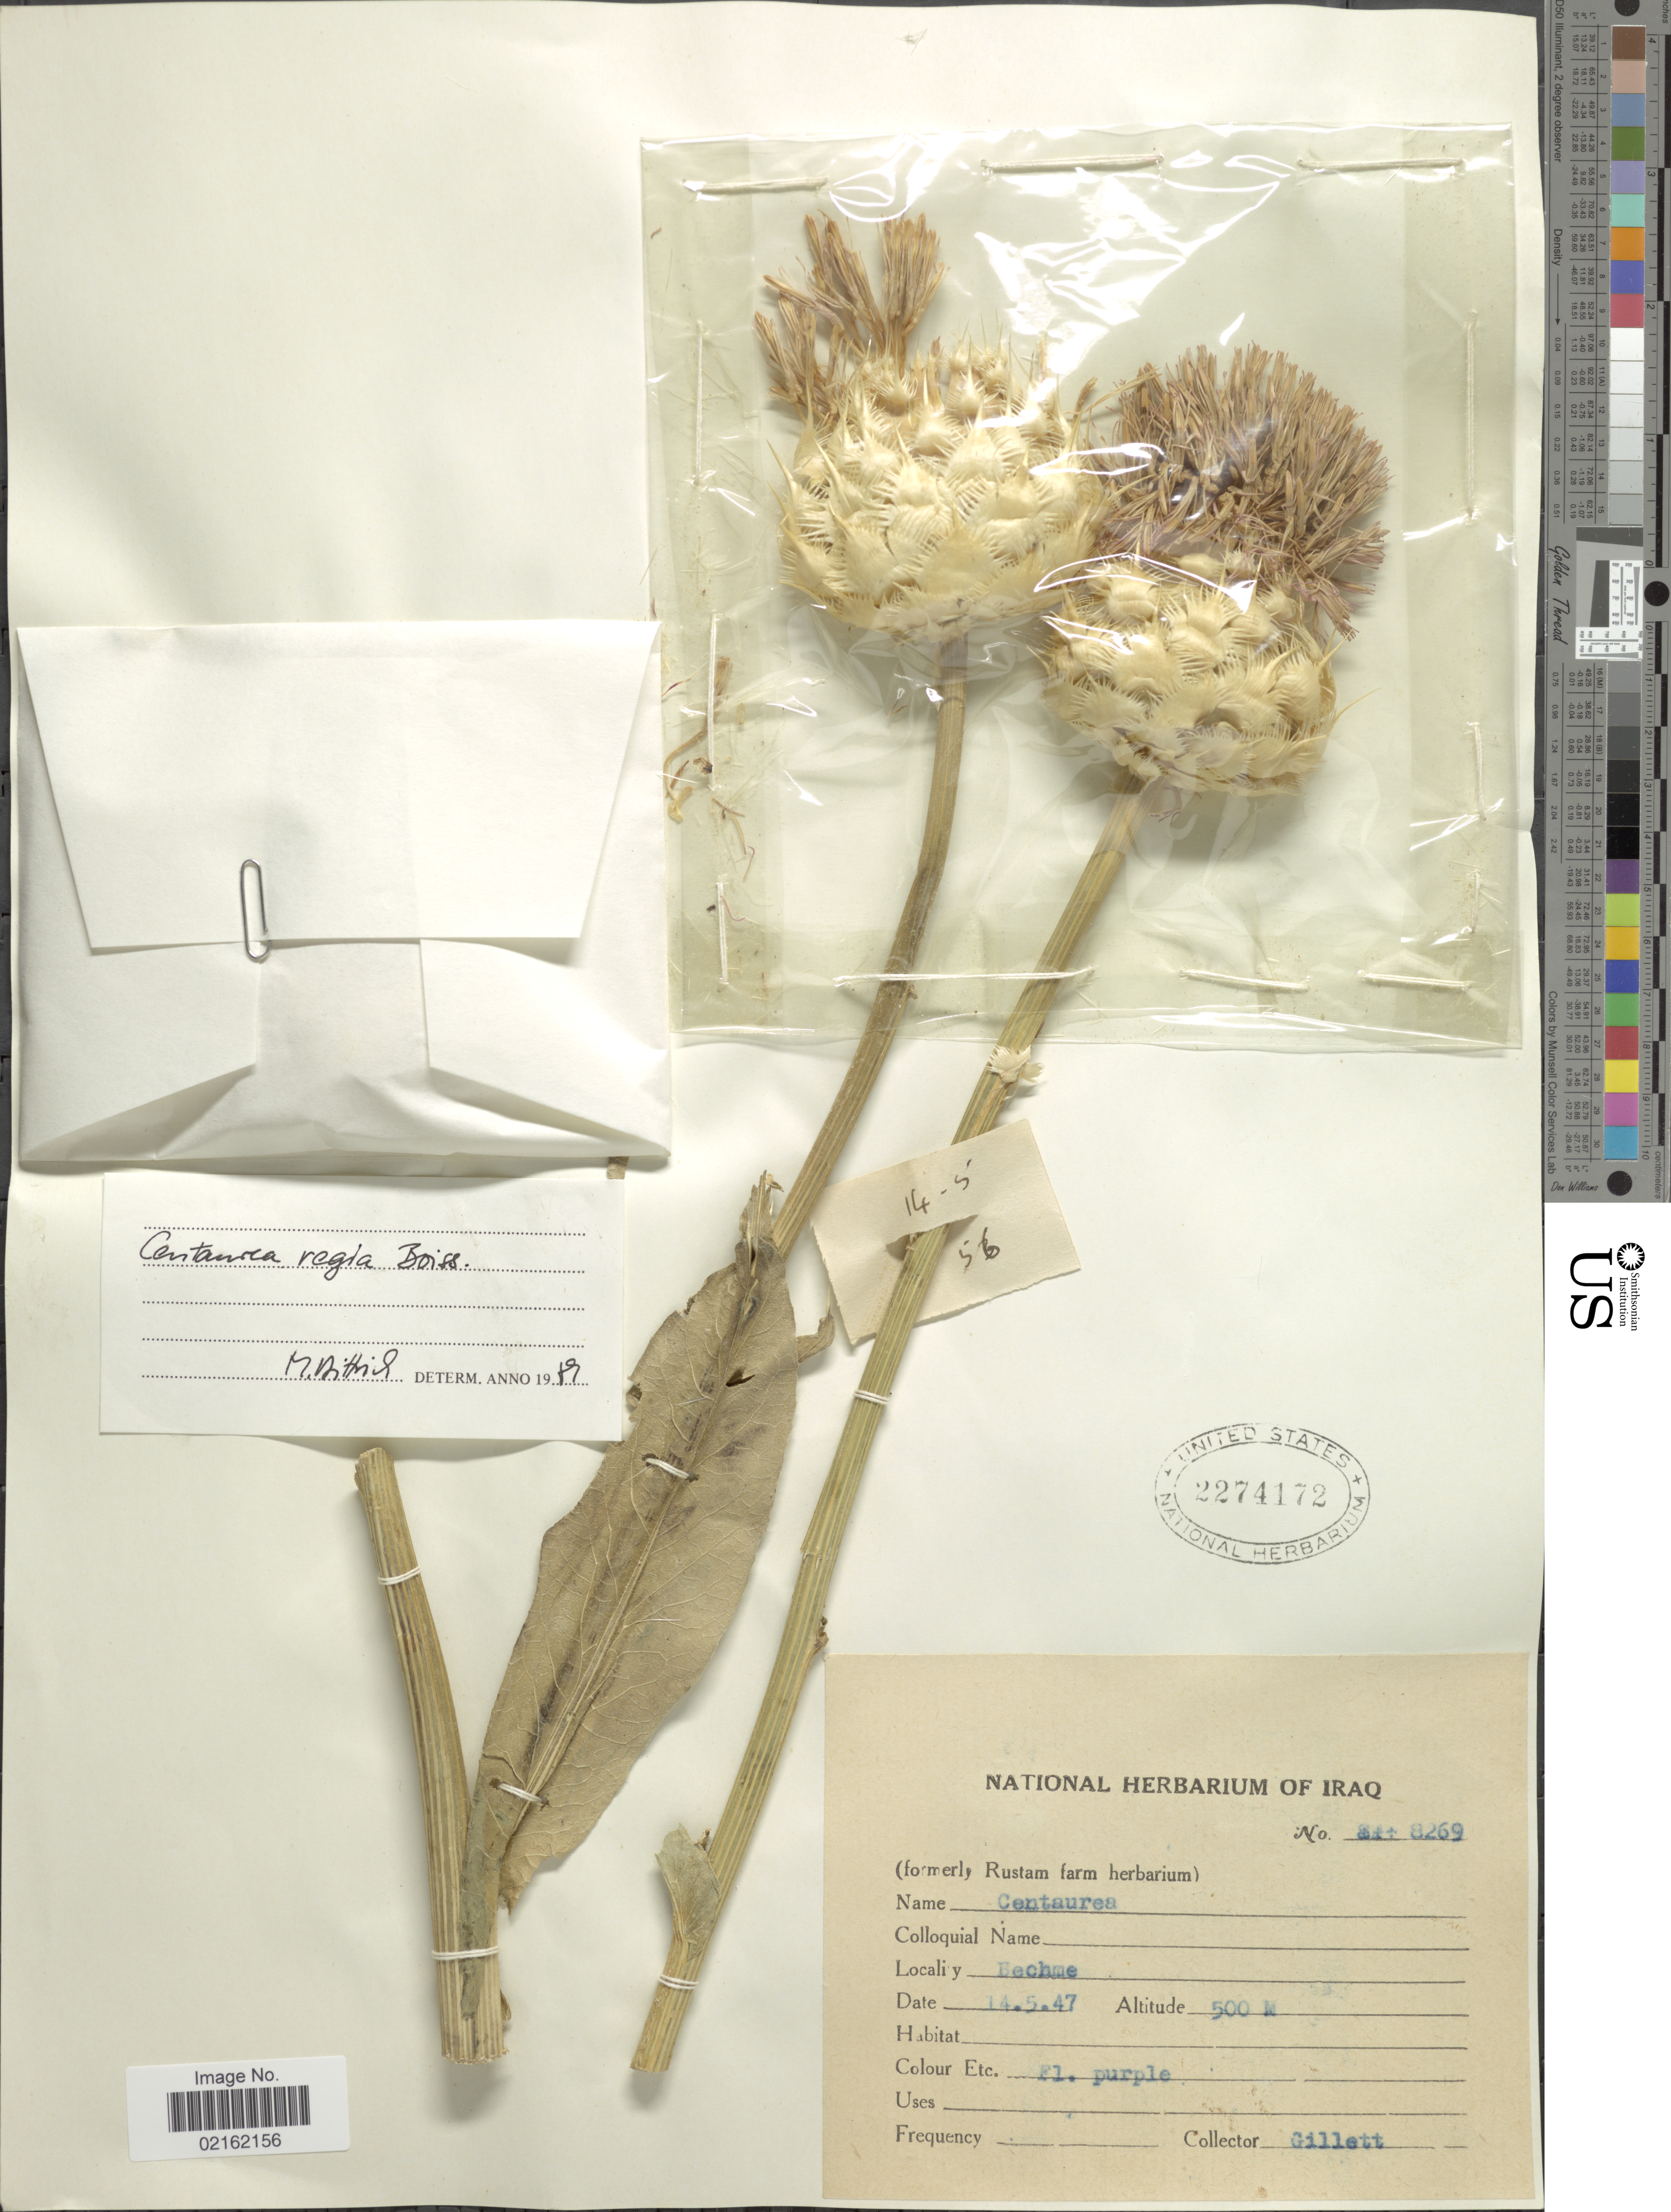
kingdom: Plantae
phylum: Tracheophyta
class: Magnoliopsida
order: Asterales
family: Asteraceae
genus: Centaurea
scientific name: Centaurea regia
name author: Boiss.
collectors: Gillett, --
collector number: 8448269*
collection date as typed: Transcribed d/m/y: 14/5/47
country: Iraq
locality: Bechme [interpreted]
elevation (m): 500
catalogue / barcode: US 2274172